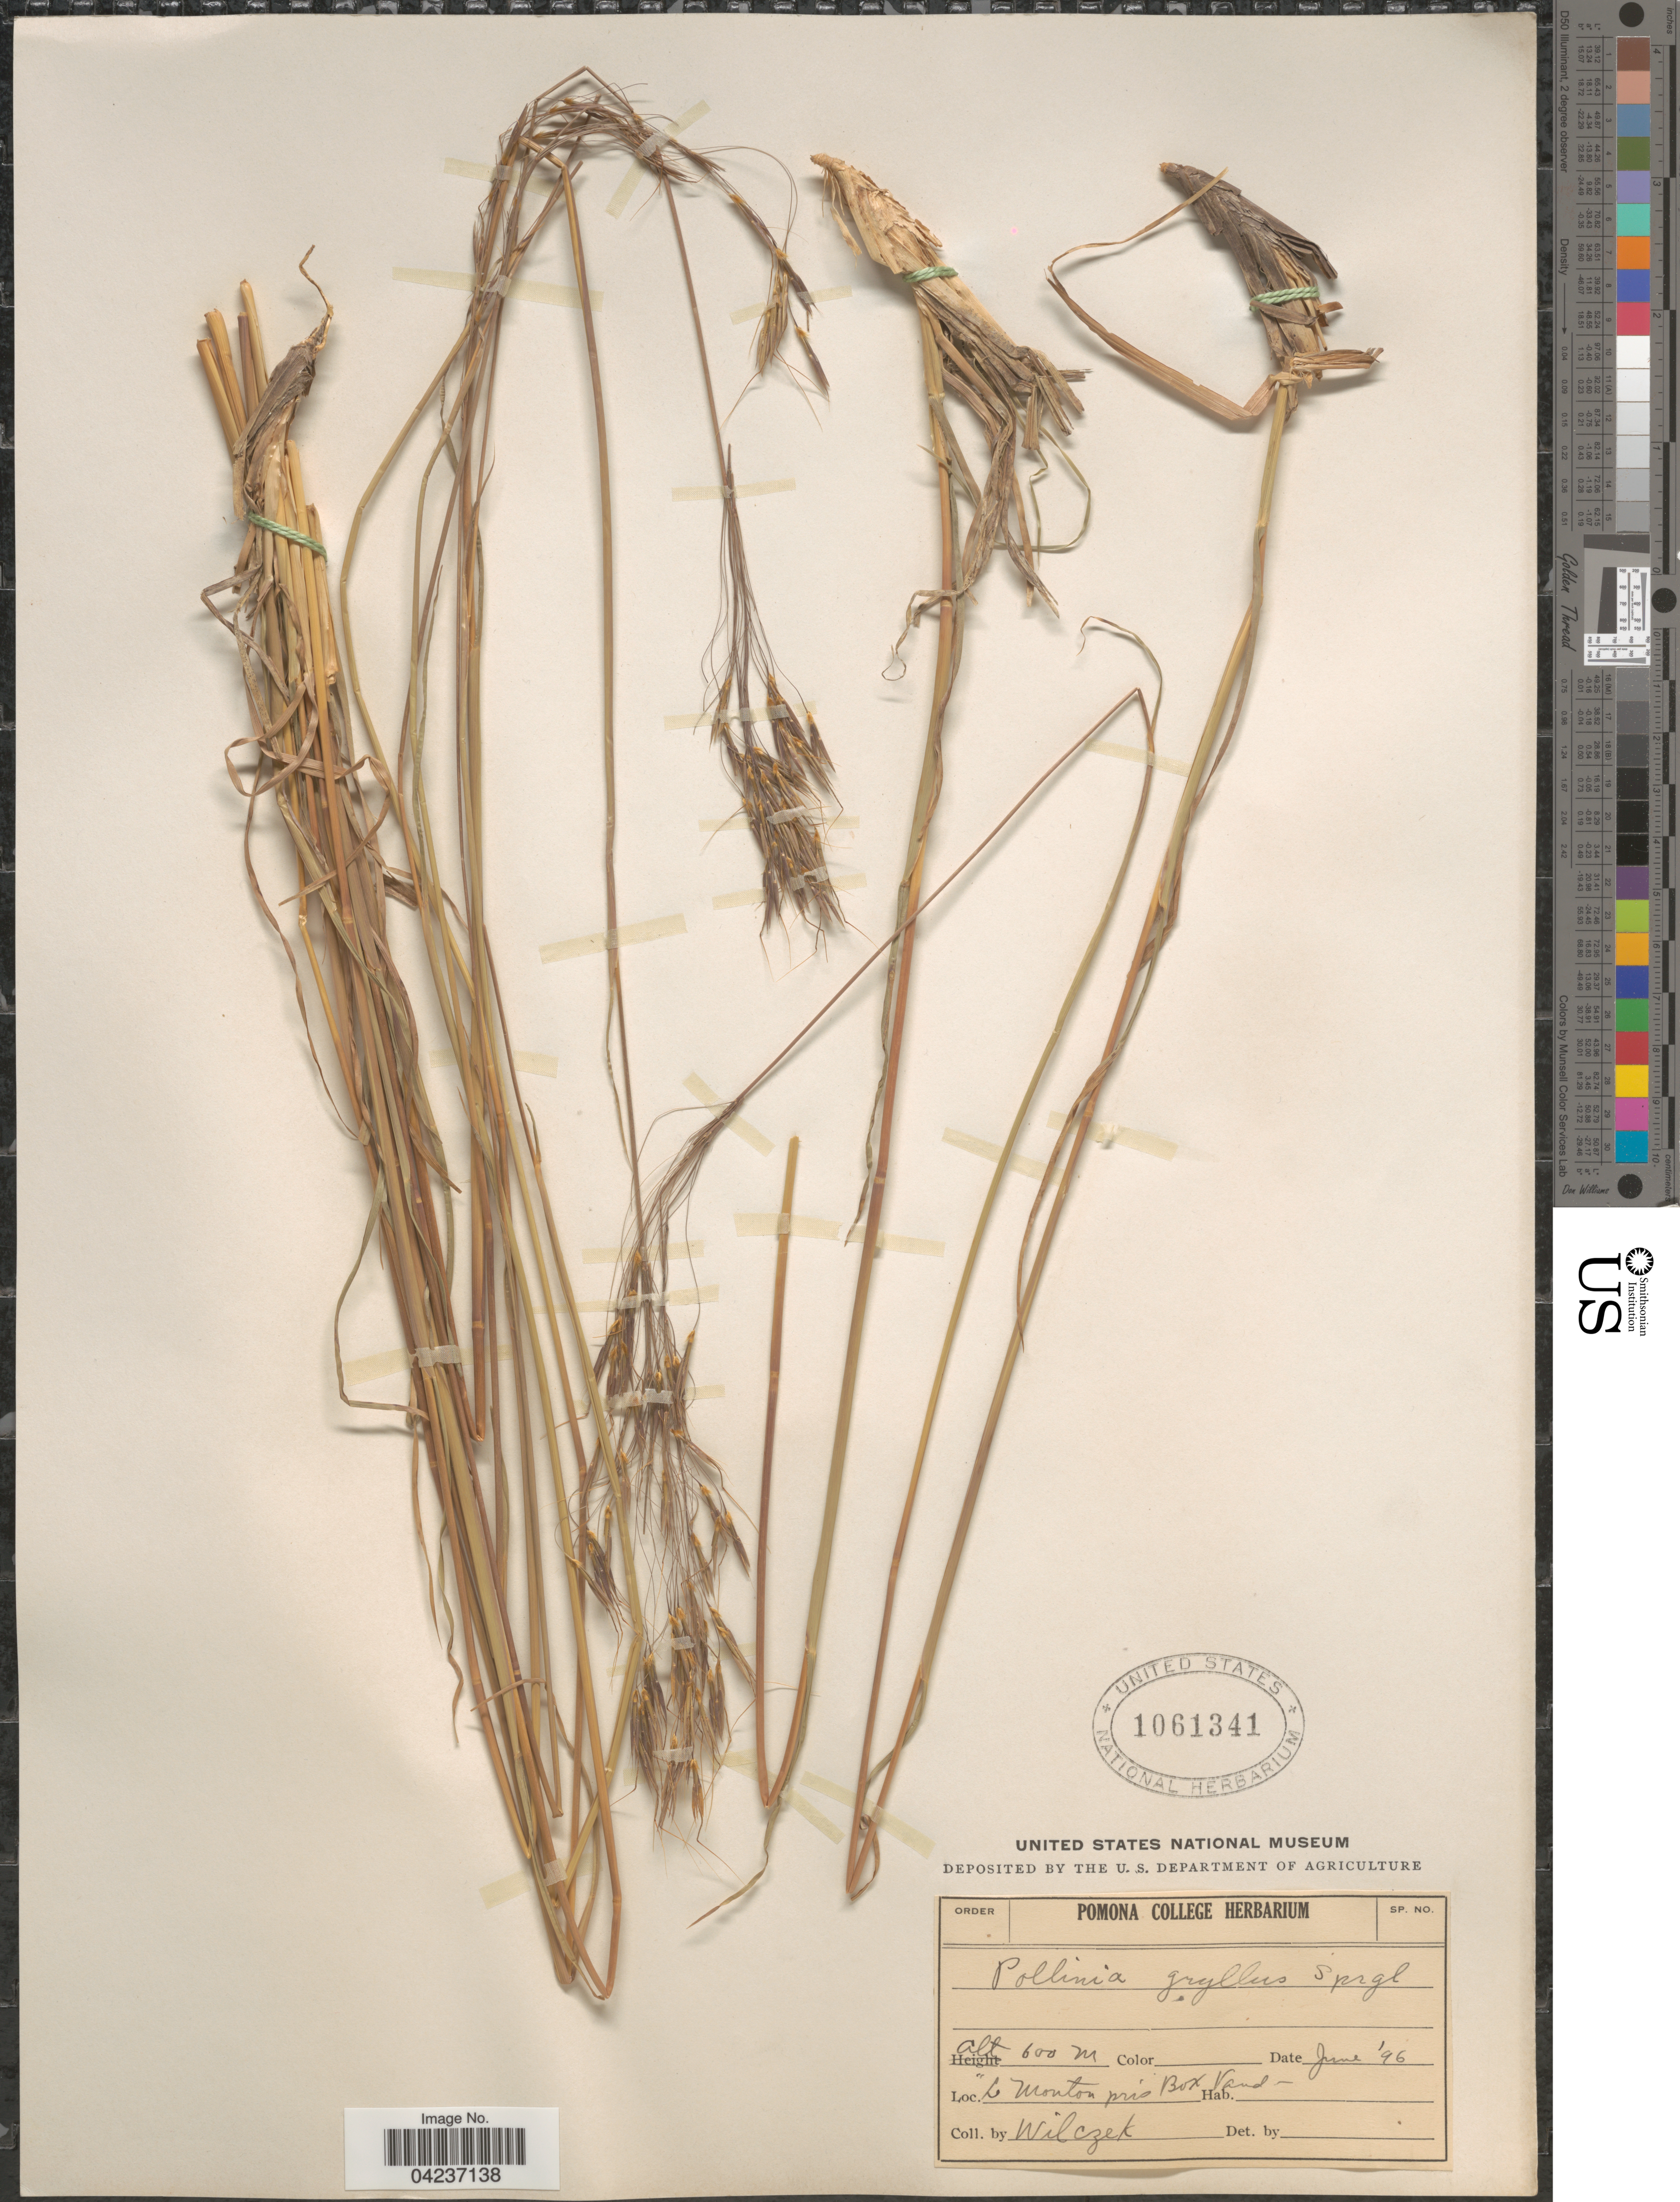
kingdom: Plantae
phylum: Tracheophyta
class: Liliopsida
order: Poales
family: Poaceae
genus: Chrysopogon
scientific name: Chrysopogon gryllus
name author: (L.) Trin.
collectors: Wilczek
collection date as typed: Transcribed d/m/y: /6/96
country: Switzerland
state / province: Vaud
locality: Le Monton près Bex Vaud.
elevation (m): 600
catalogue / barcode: US 1061341